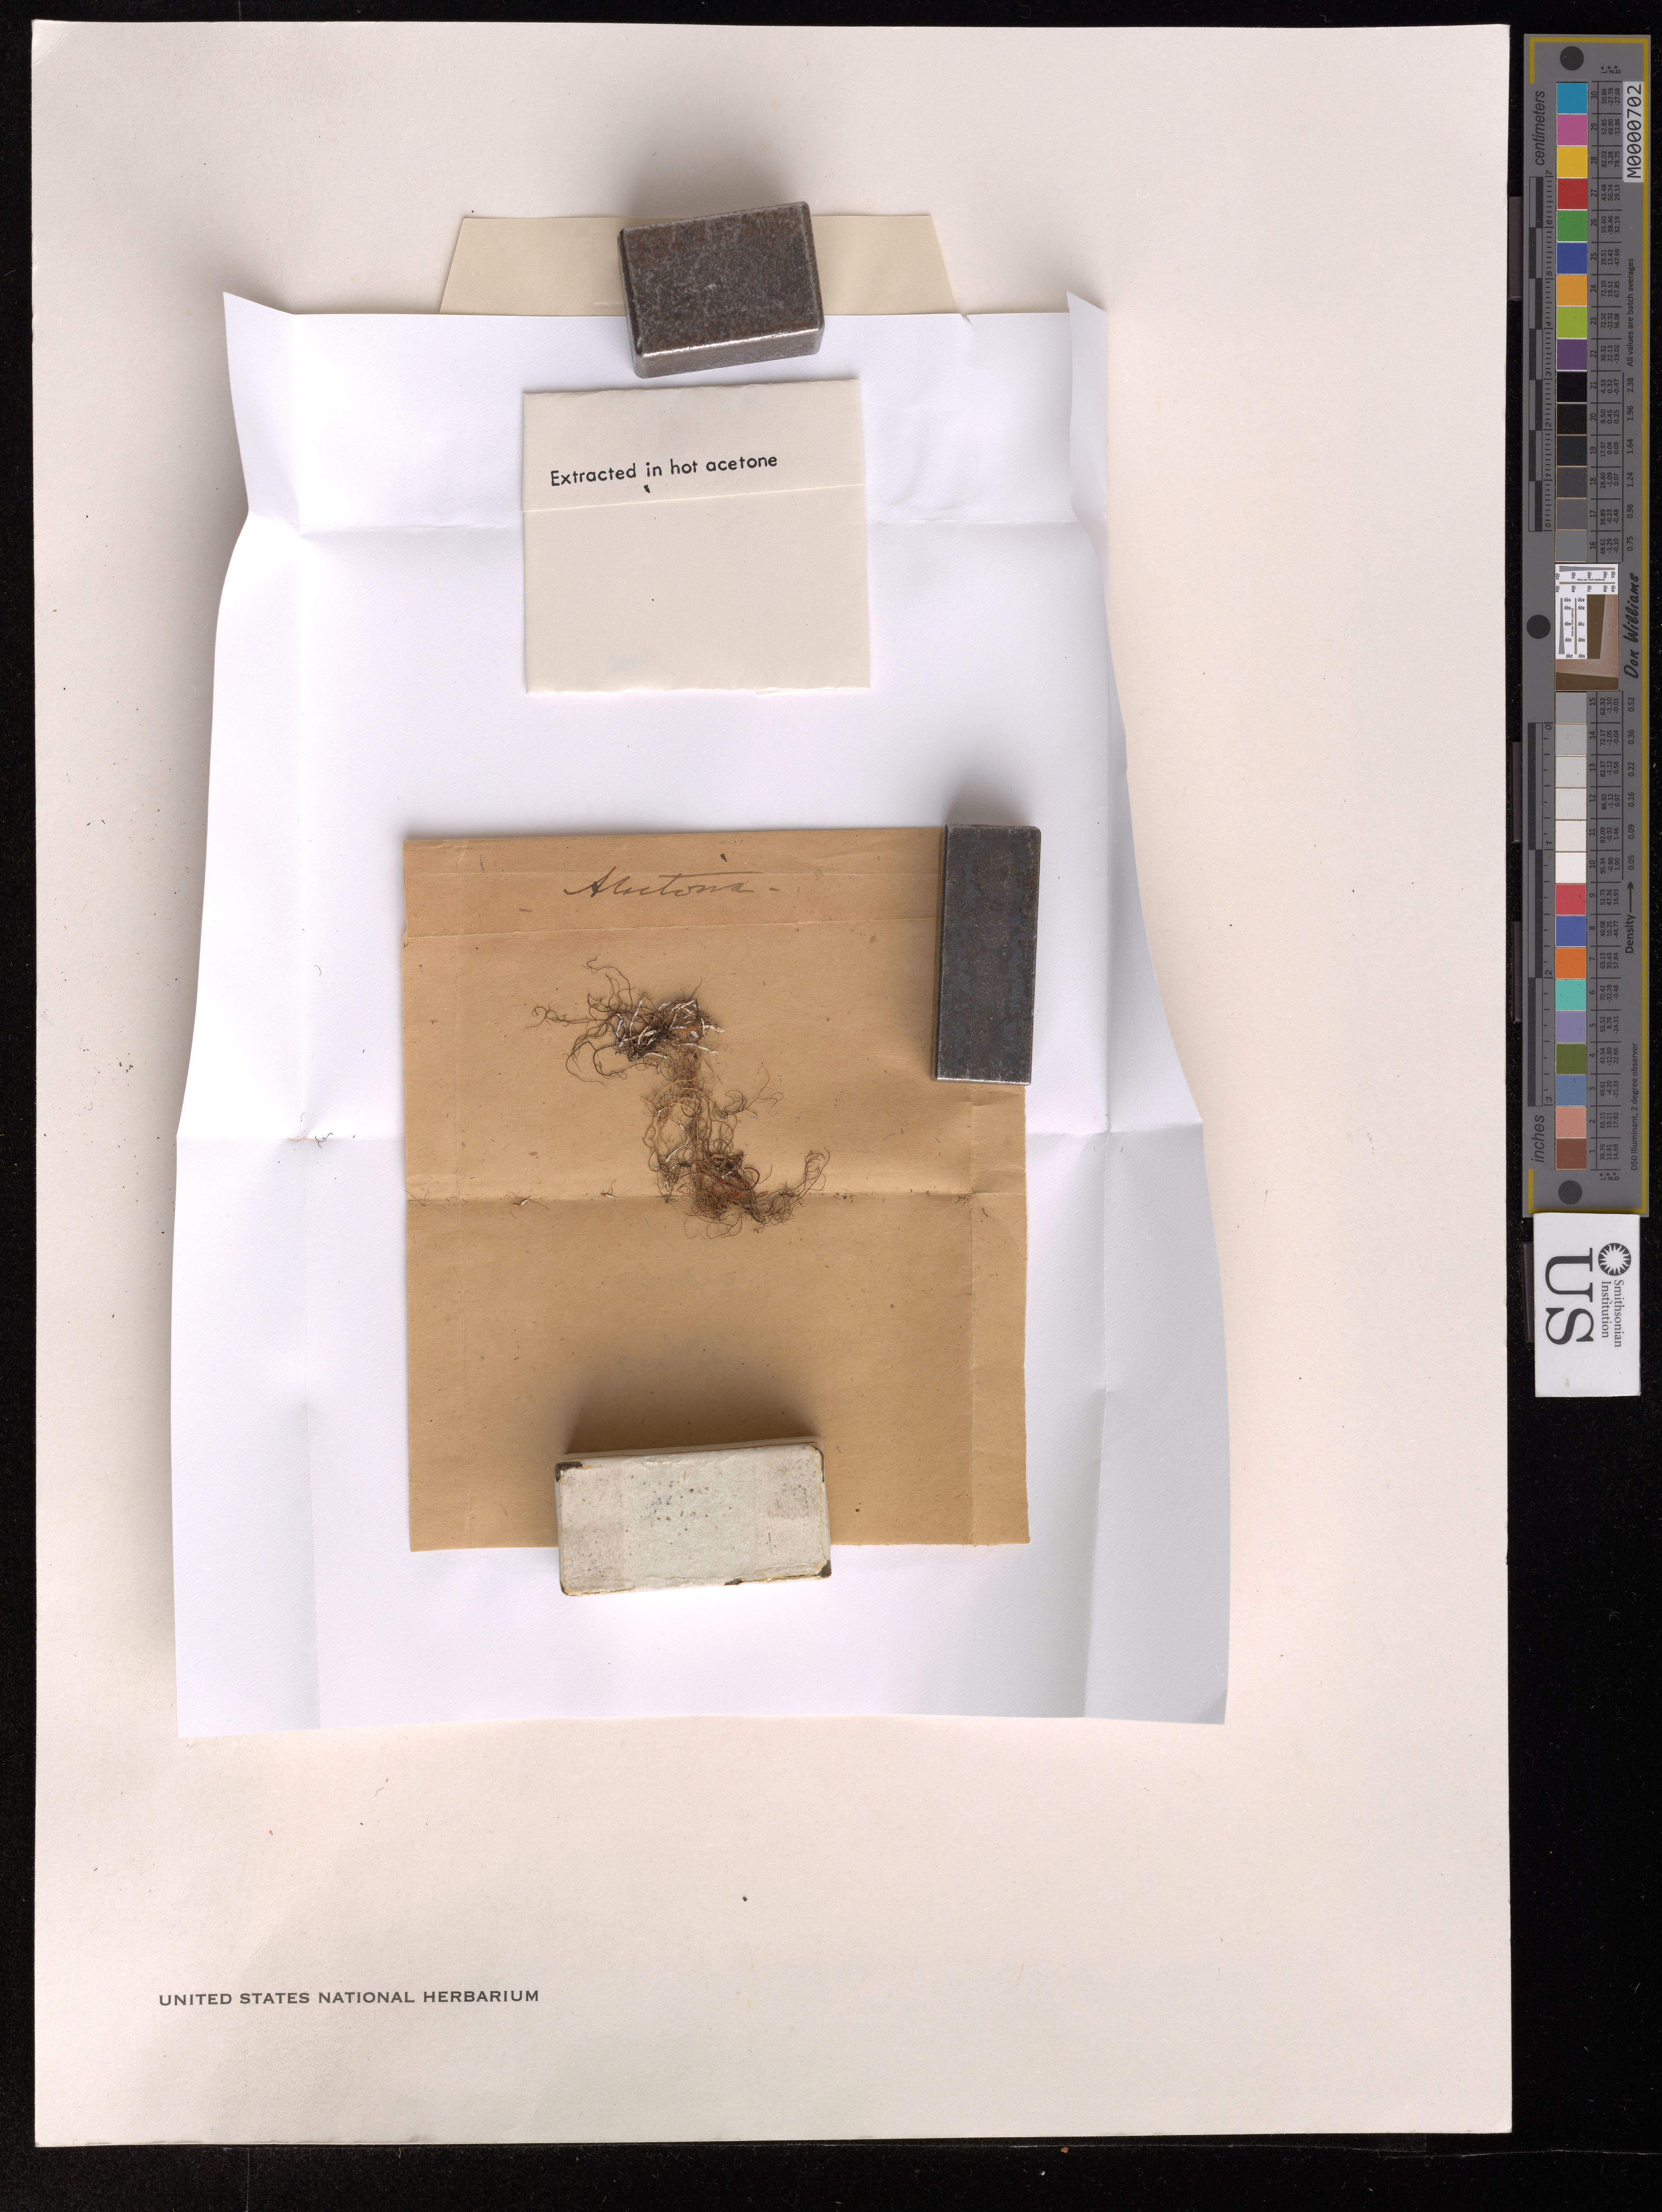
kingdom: Fungi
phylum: Ascomycota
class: Lecanoromycetes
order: Lecanorales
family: Parmeliaceae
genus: Sulcaria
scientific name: Sulcaria spiralifera var. spiralifera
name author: (Brodo & D. Hawksw.) Myllys et al.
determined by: McMullin, R. Troy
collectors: J. Tallant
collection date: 1856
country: United States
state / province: California